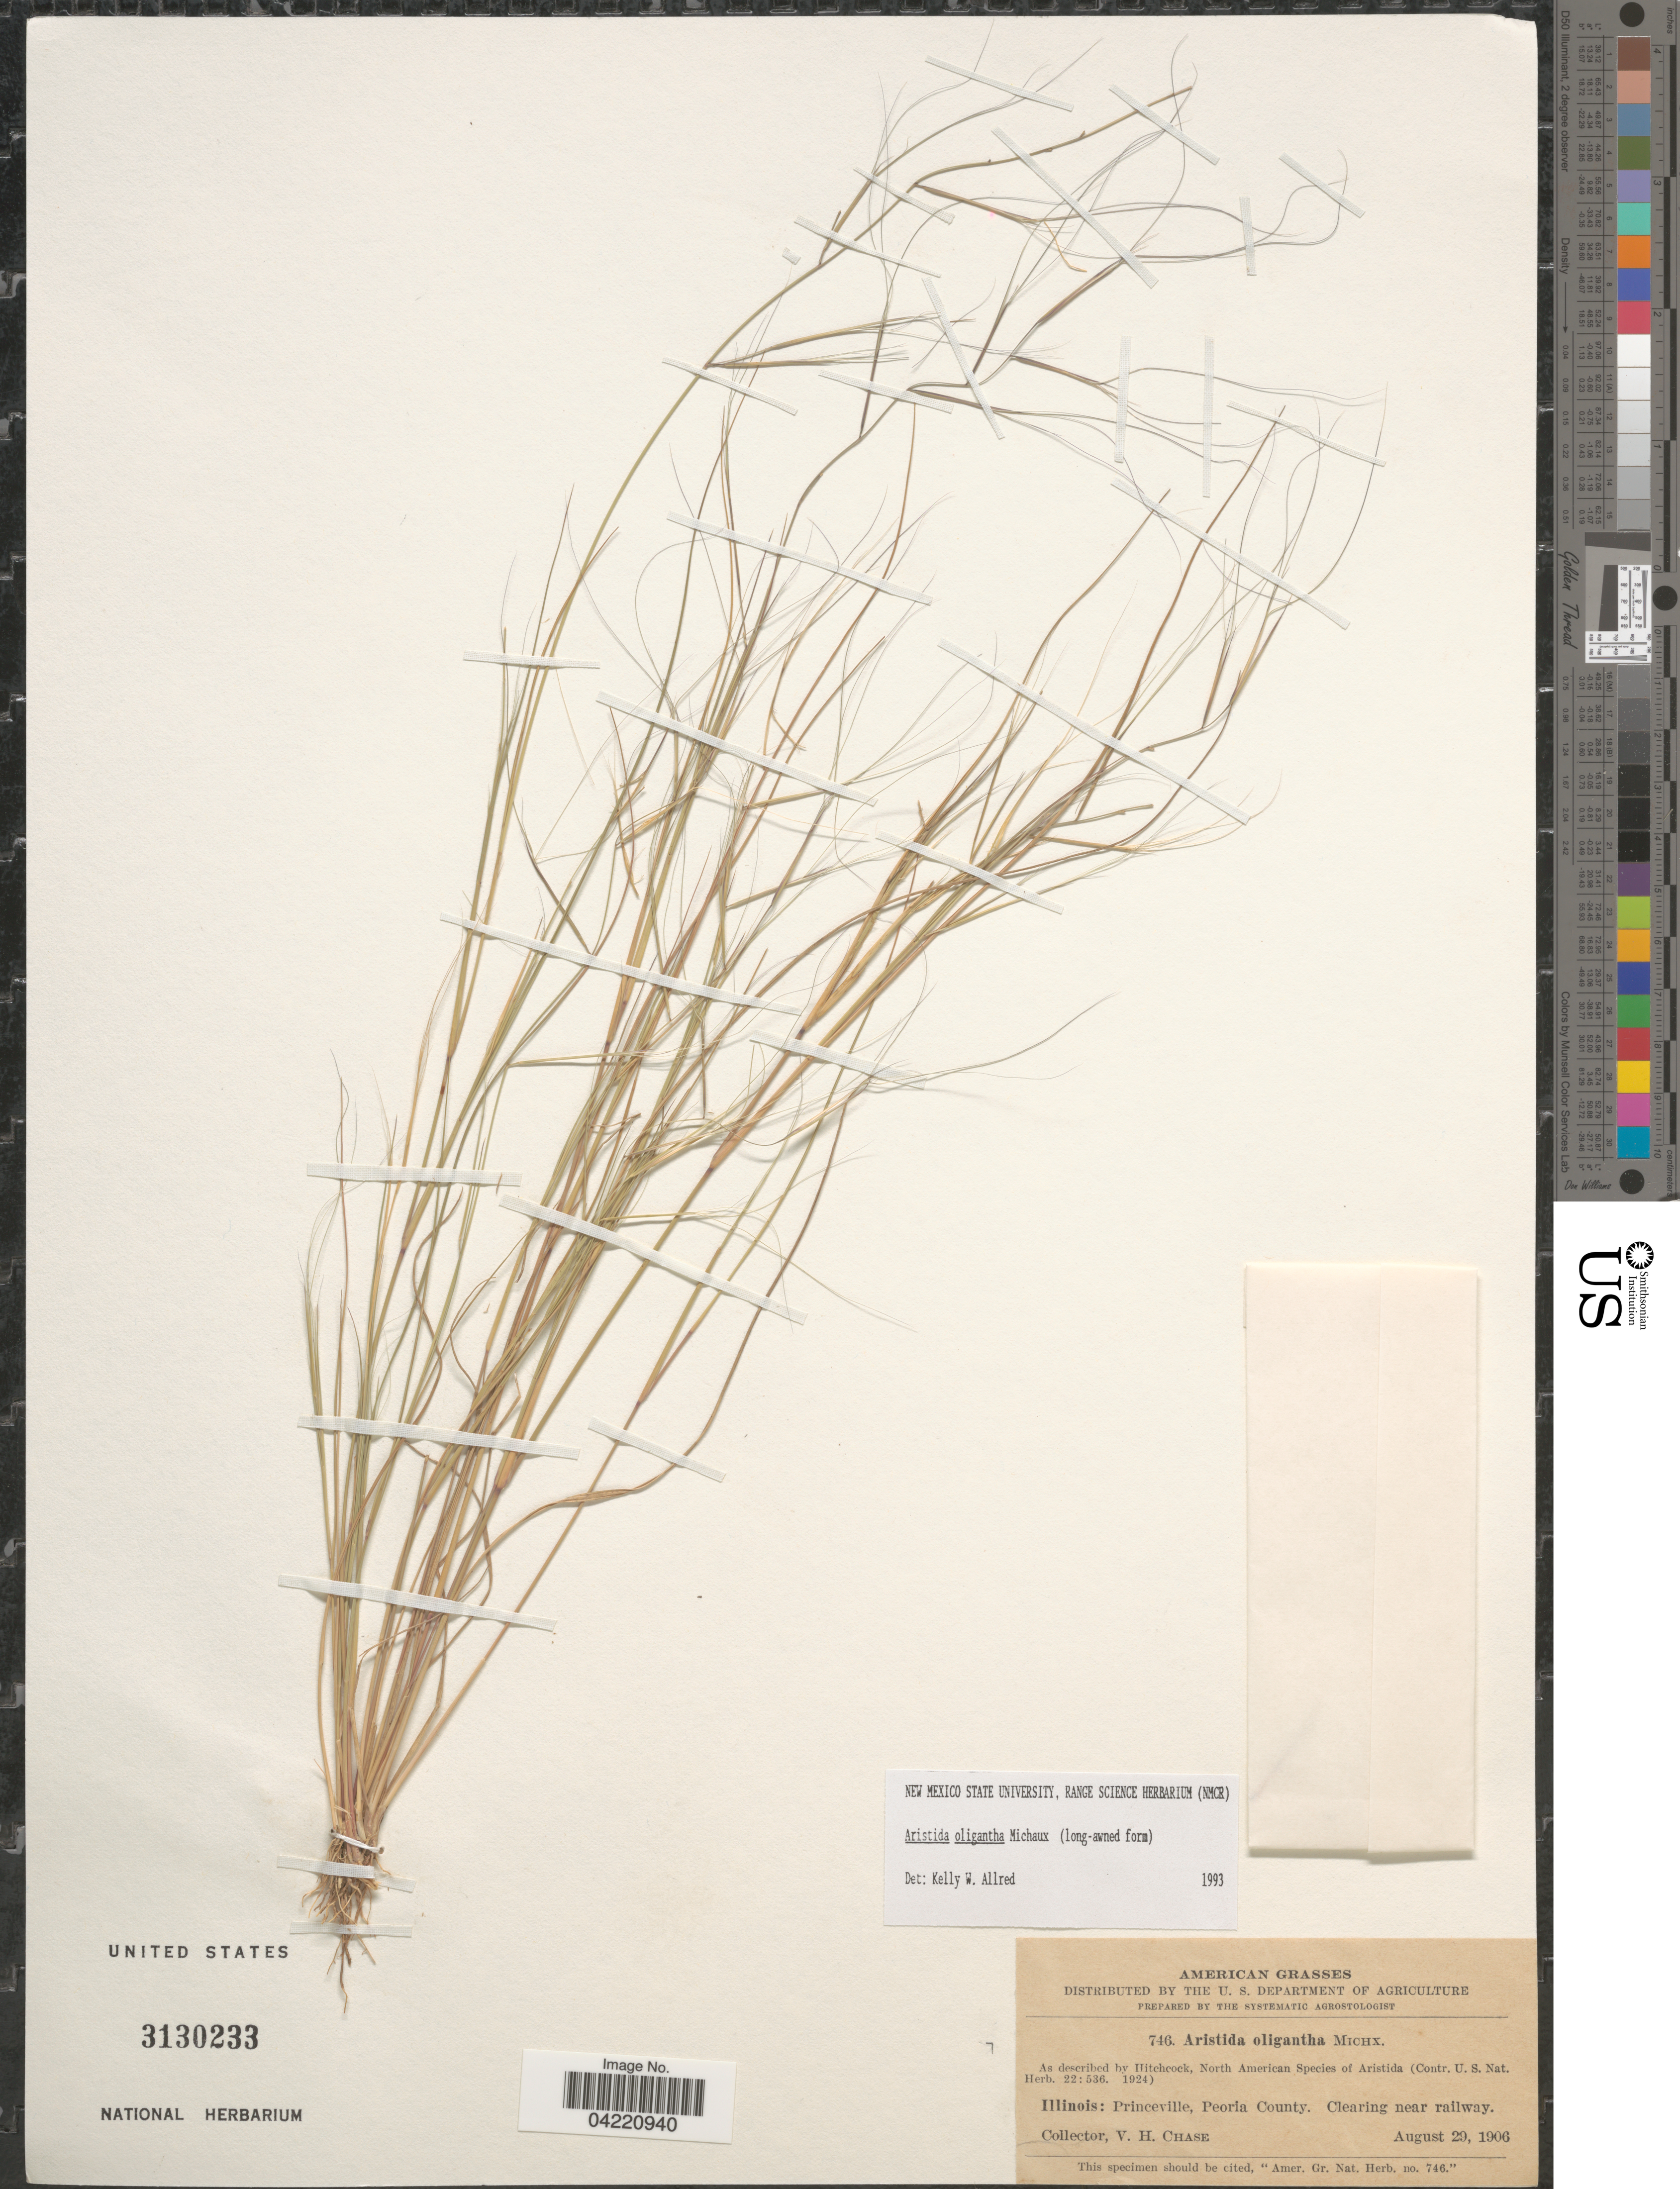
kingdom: Plantae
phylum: Tracheophyta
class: Liliopsida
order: Poales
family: Poaceae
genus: Aristida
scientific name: Aristida oligantha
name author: Michx.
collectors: V. H. Chase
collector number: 746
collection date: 1906-08-29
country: United States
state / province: Illinois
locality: Princeville, Peoria County. Clearing near railway.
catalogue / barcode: US 3130233